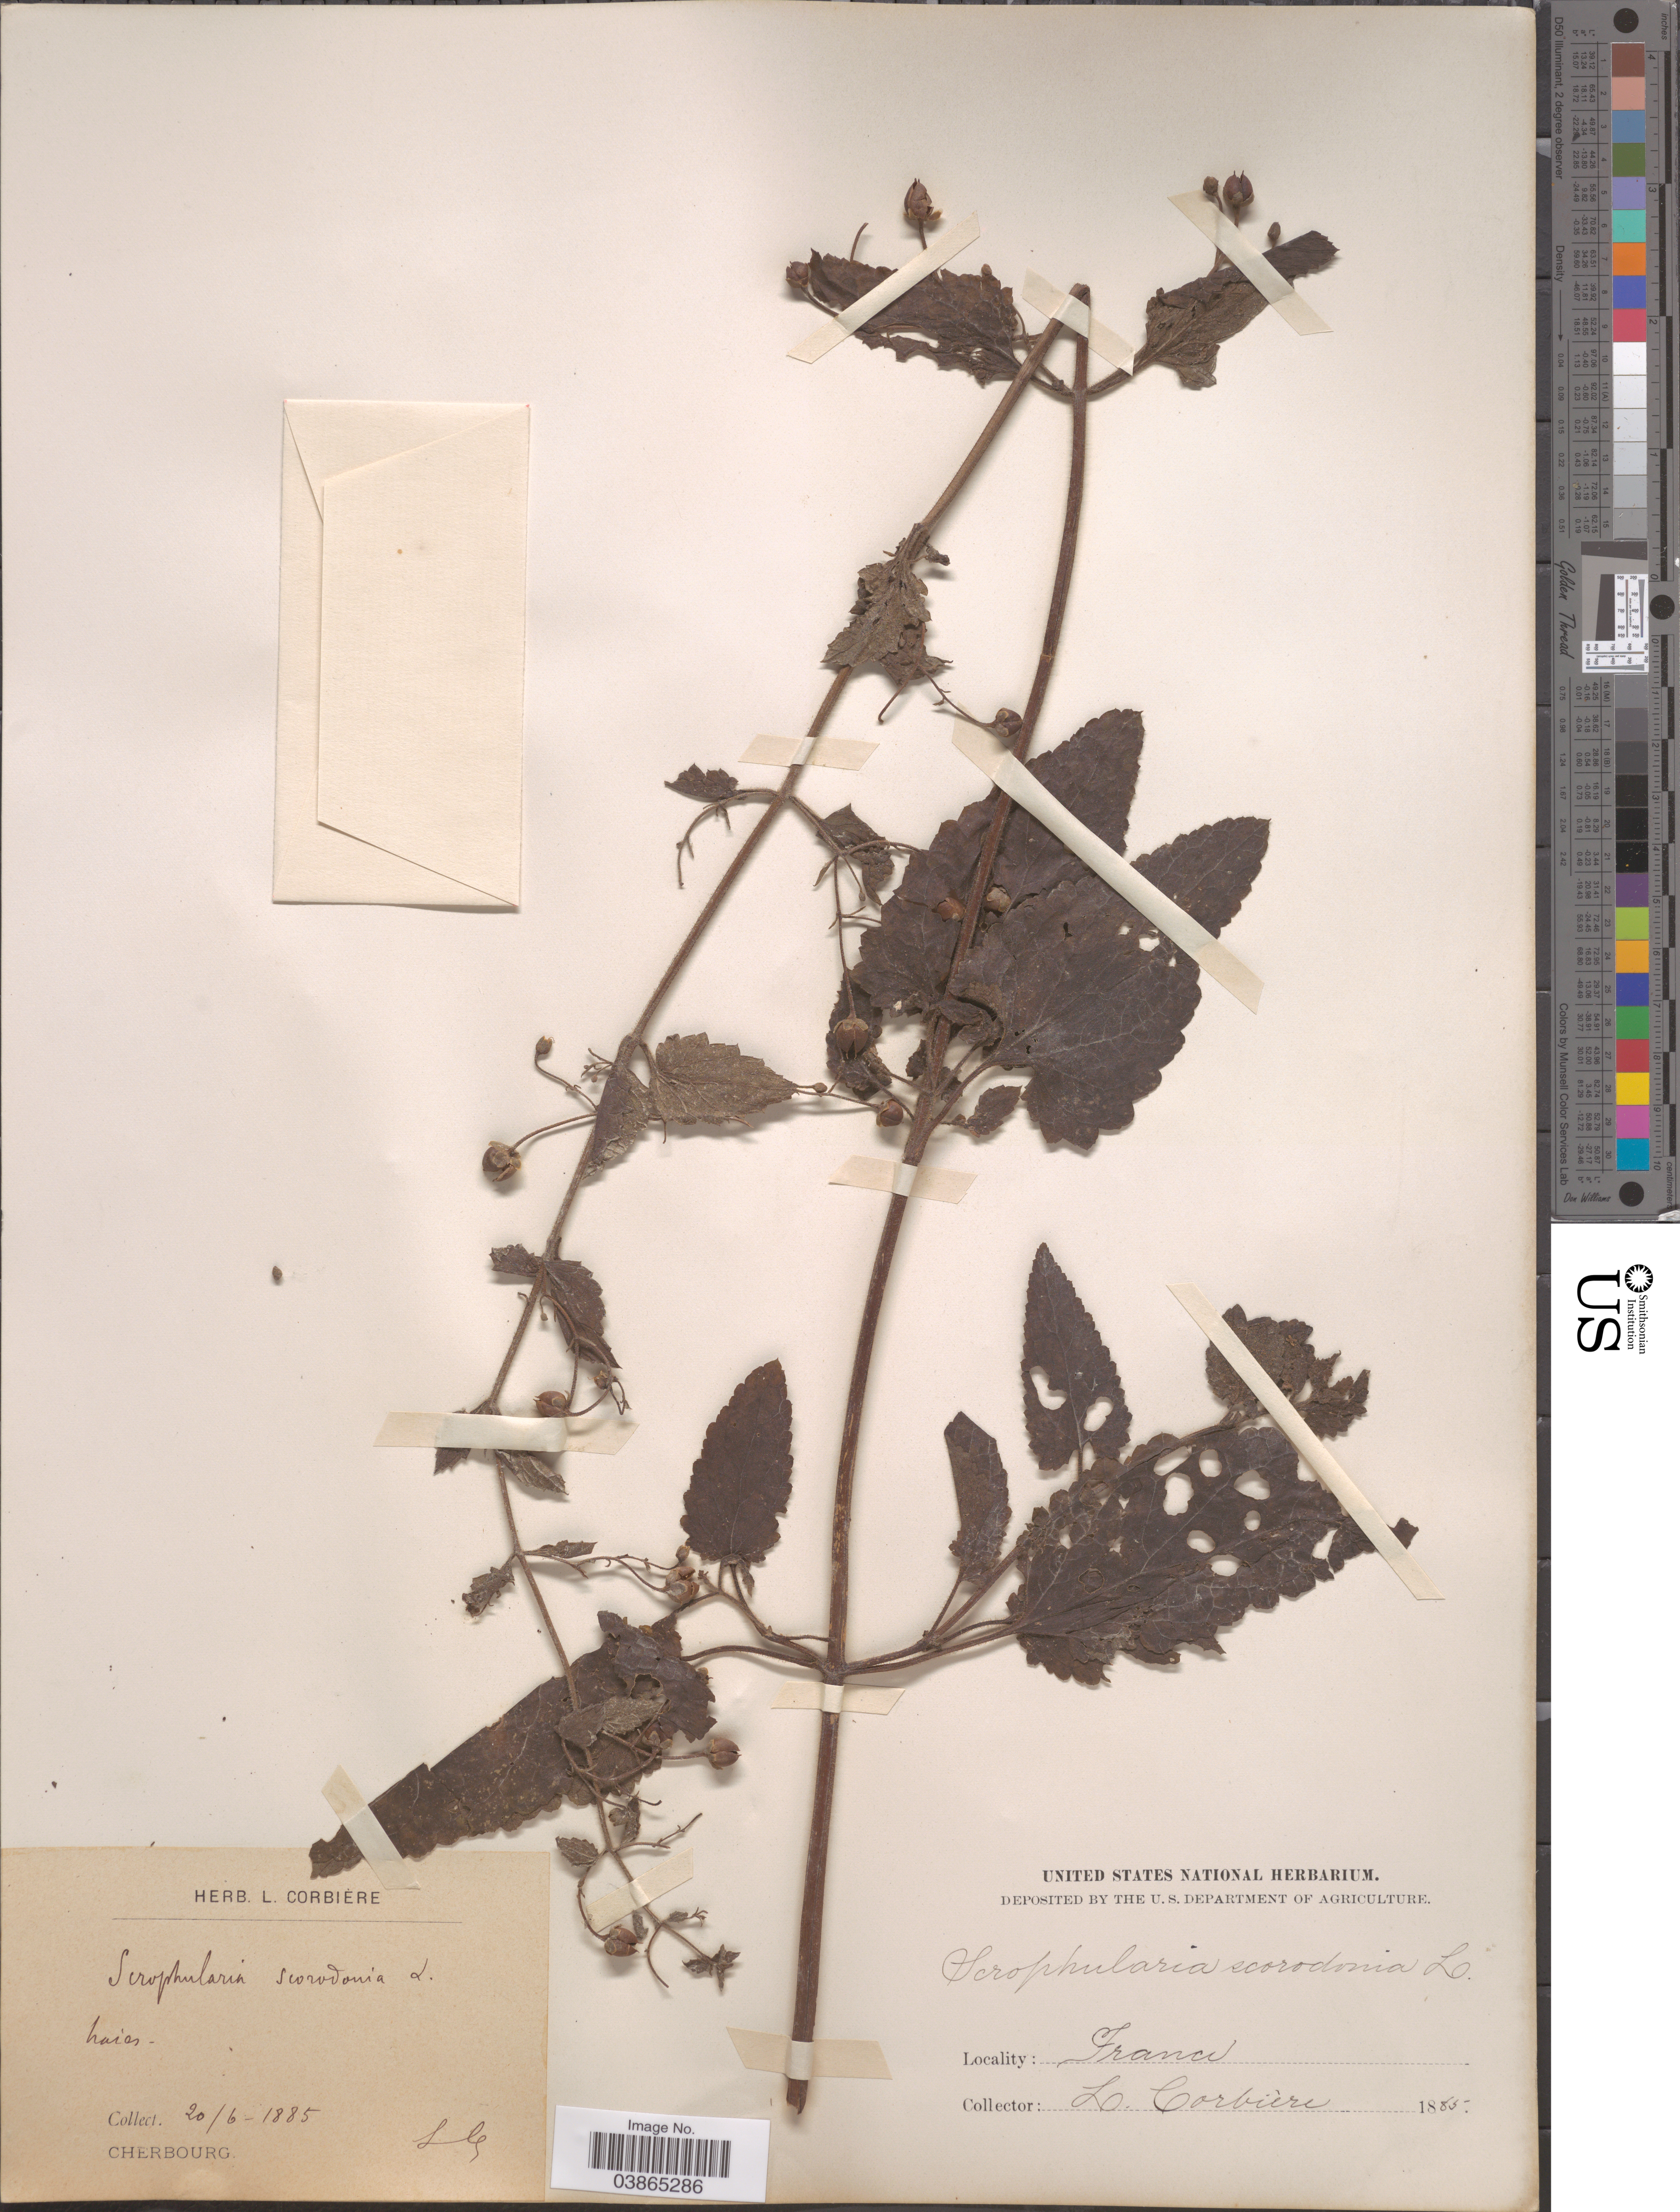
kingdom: Plantae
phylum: Tracheophyta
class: Magnoliopsida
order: Lamiales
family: Scrophulariaceae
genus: Scrophularia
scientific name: Scrophularia scorodonia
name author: L.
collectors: L. Corbière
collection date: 1885-06-20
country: France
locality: Haies. Cherbourg.